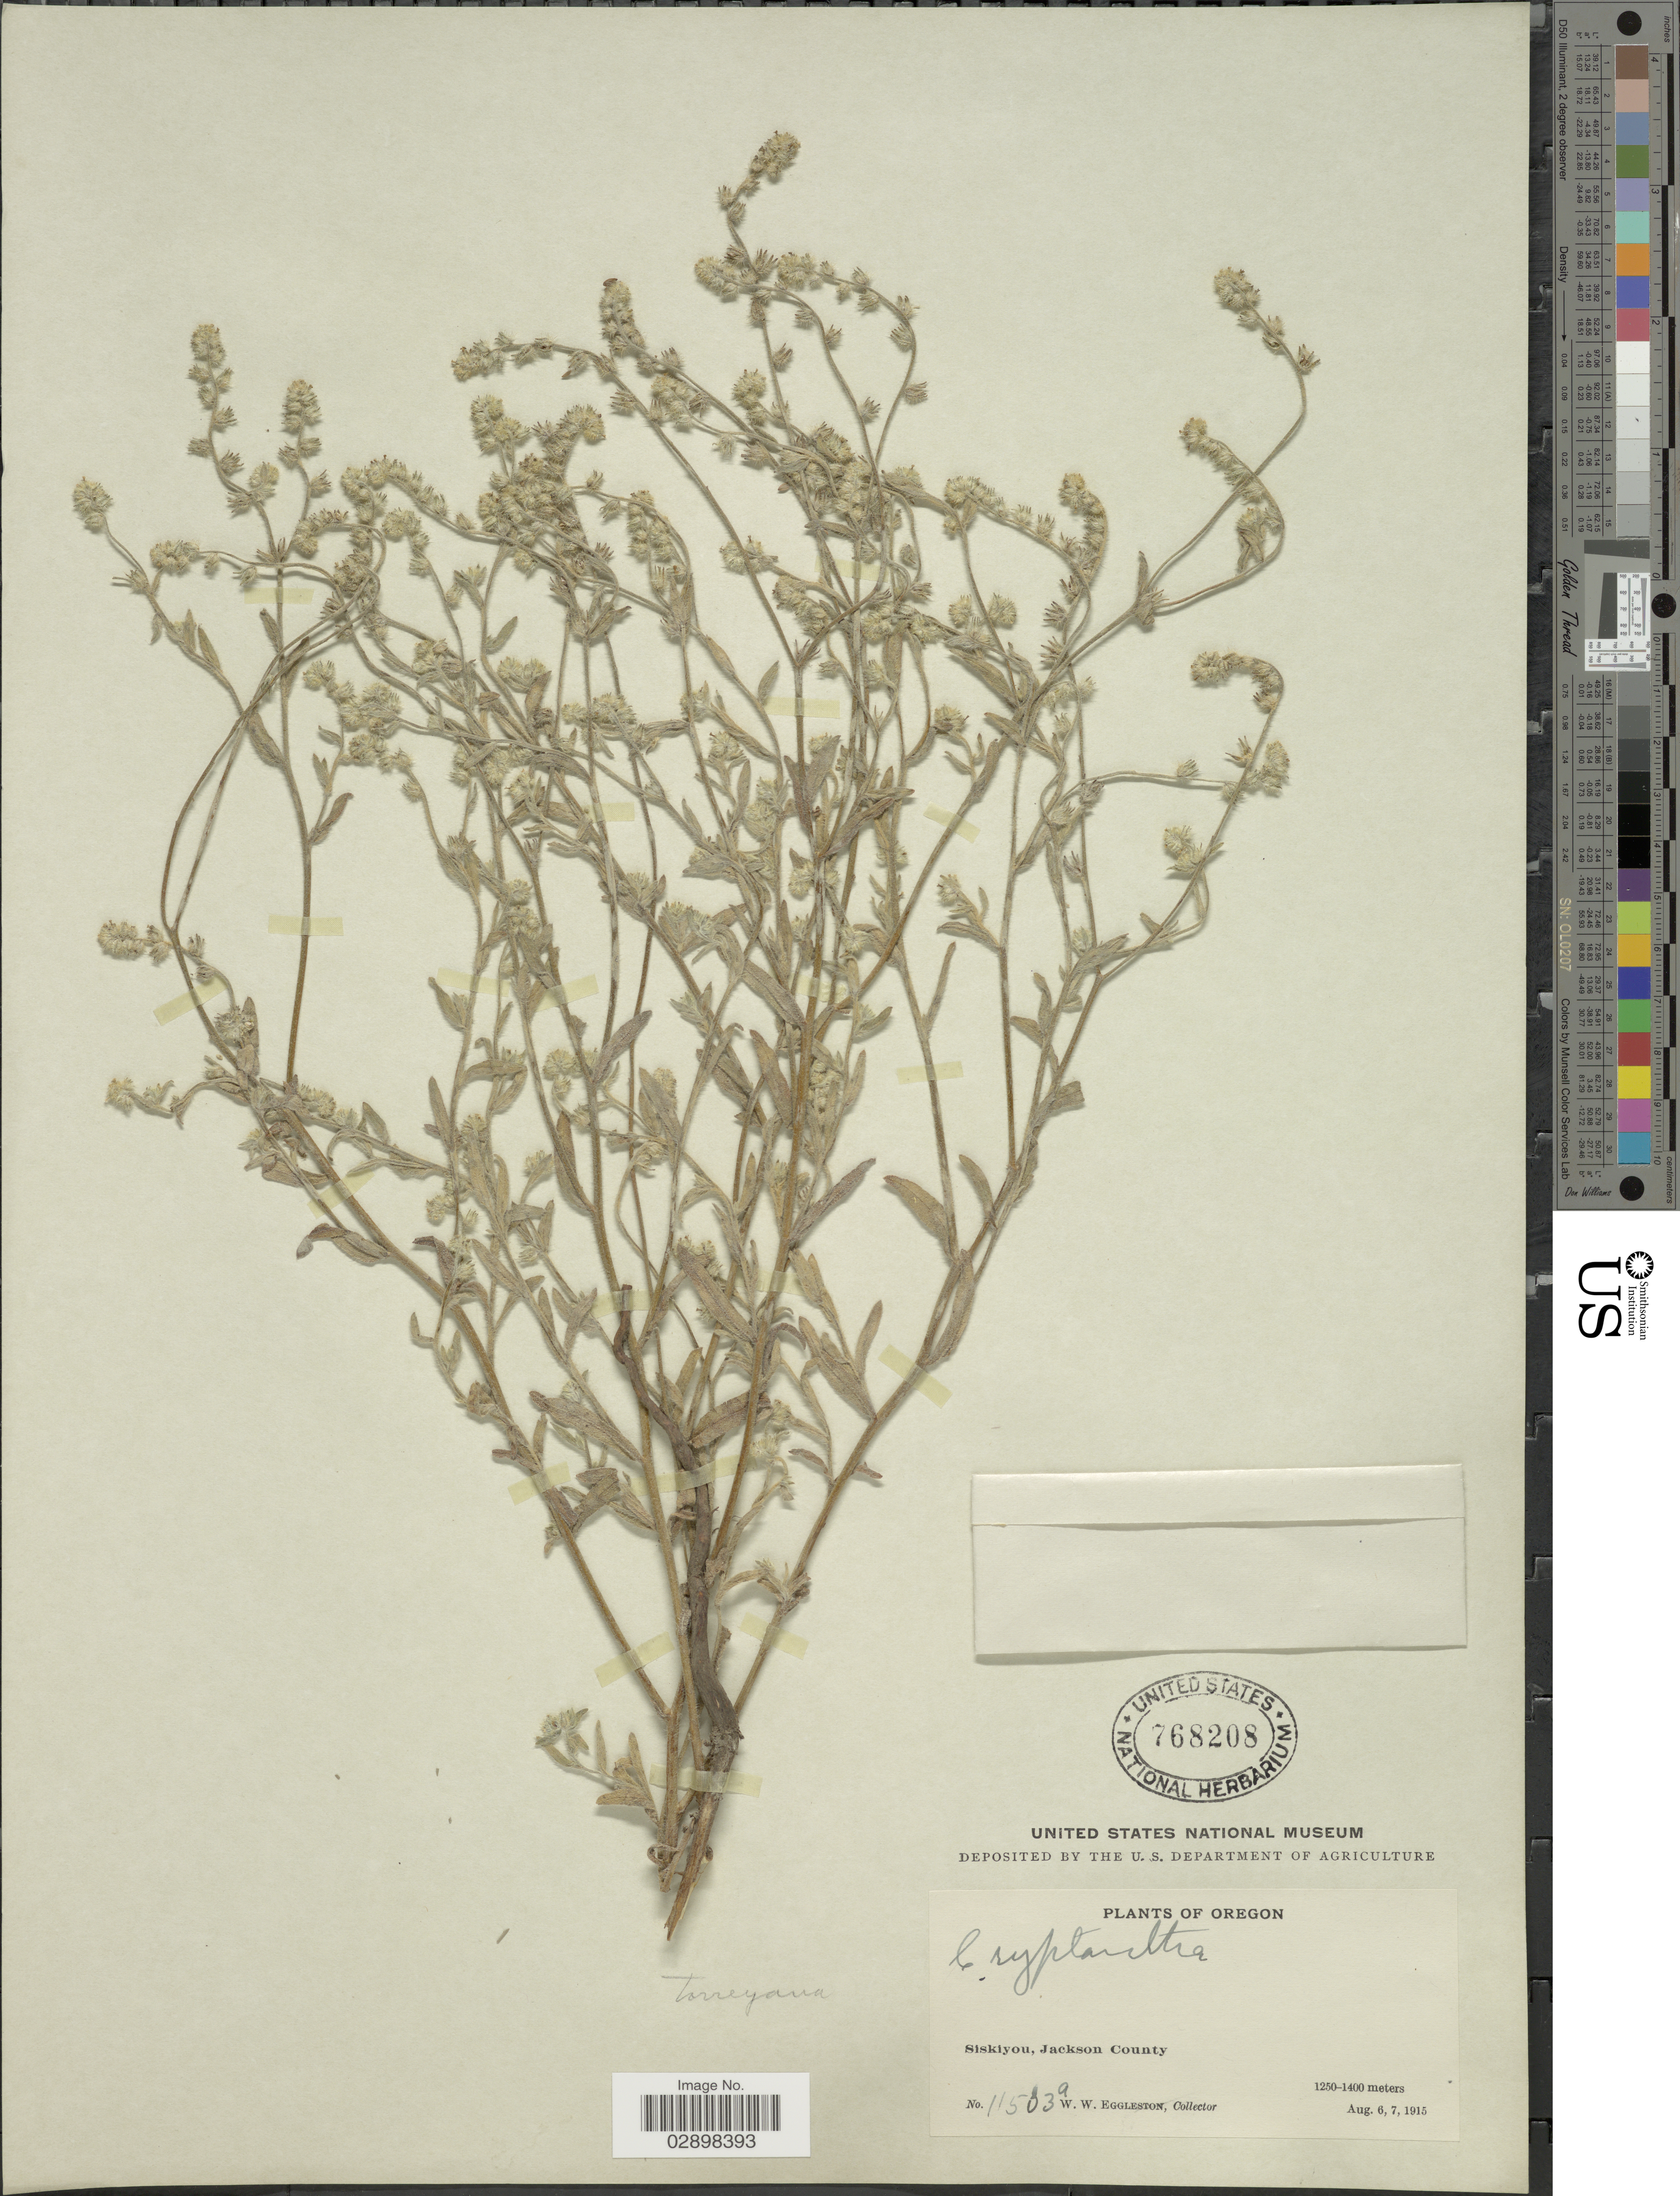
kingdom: Plantae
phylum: Tracheophyta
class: Magnoliopsida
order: Boraginales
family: Boraginaceae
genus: Cryptantha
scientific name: Cryptantha torreyana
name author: (A. Gray) S.W. Greene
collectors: W. W. Eggleston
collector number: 11503a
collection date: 1915-08-06/1915-08-07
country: United States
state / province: Oregon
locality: Siskiyou, Jackson County.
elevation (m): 1250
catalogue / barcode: US 768208